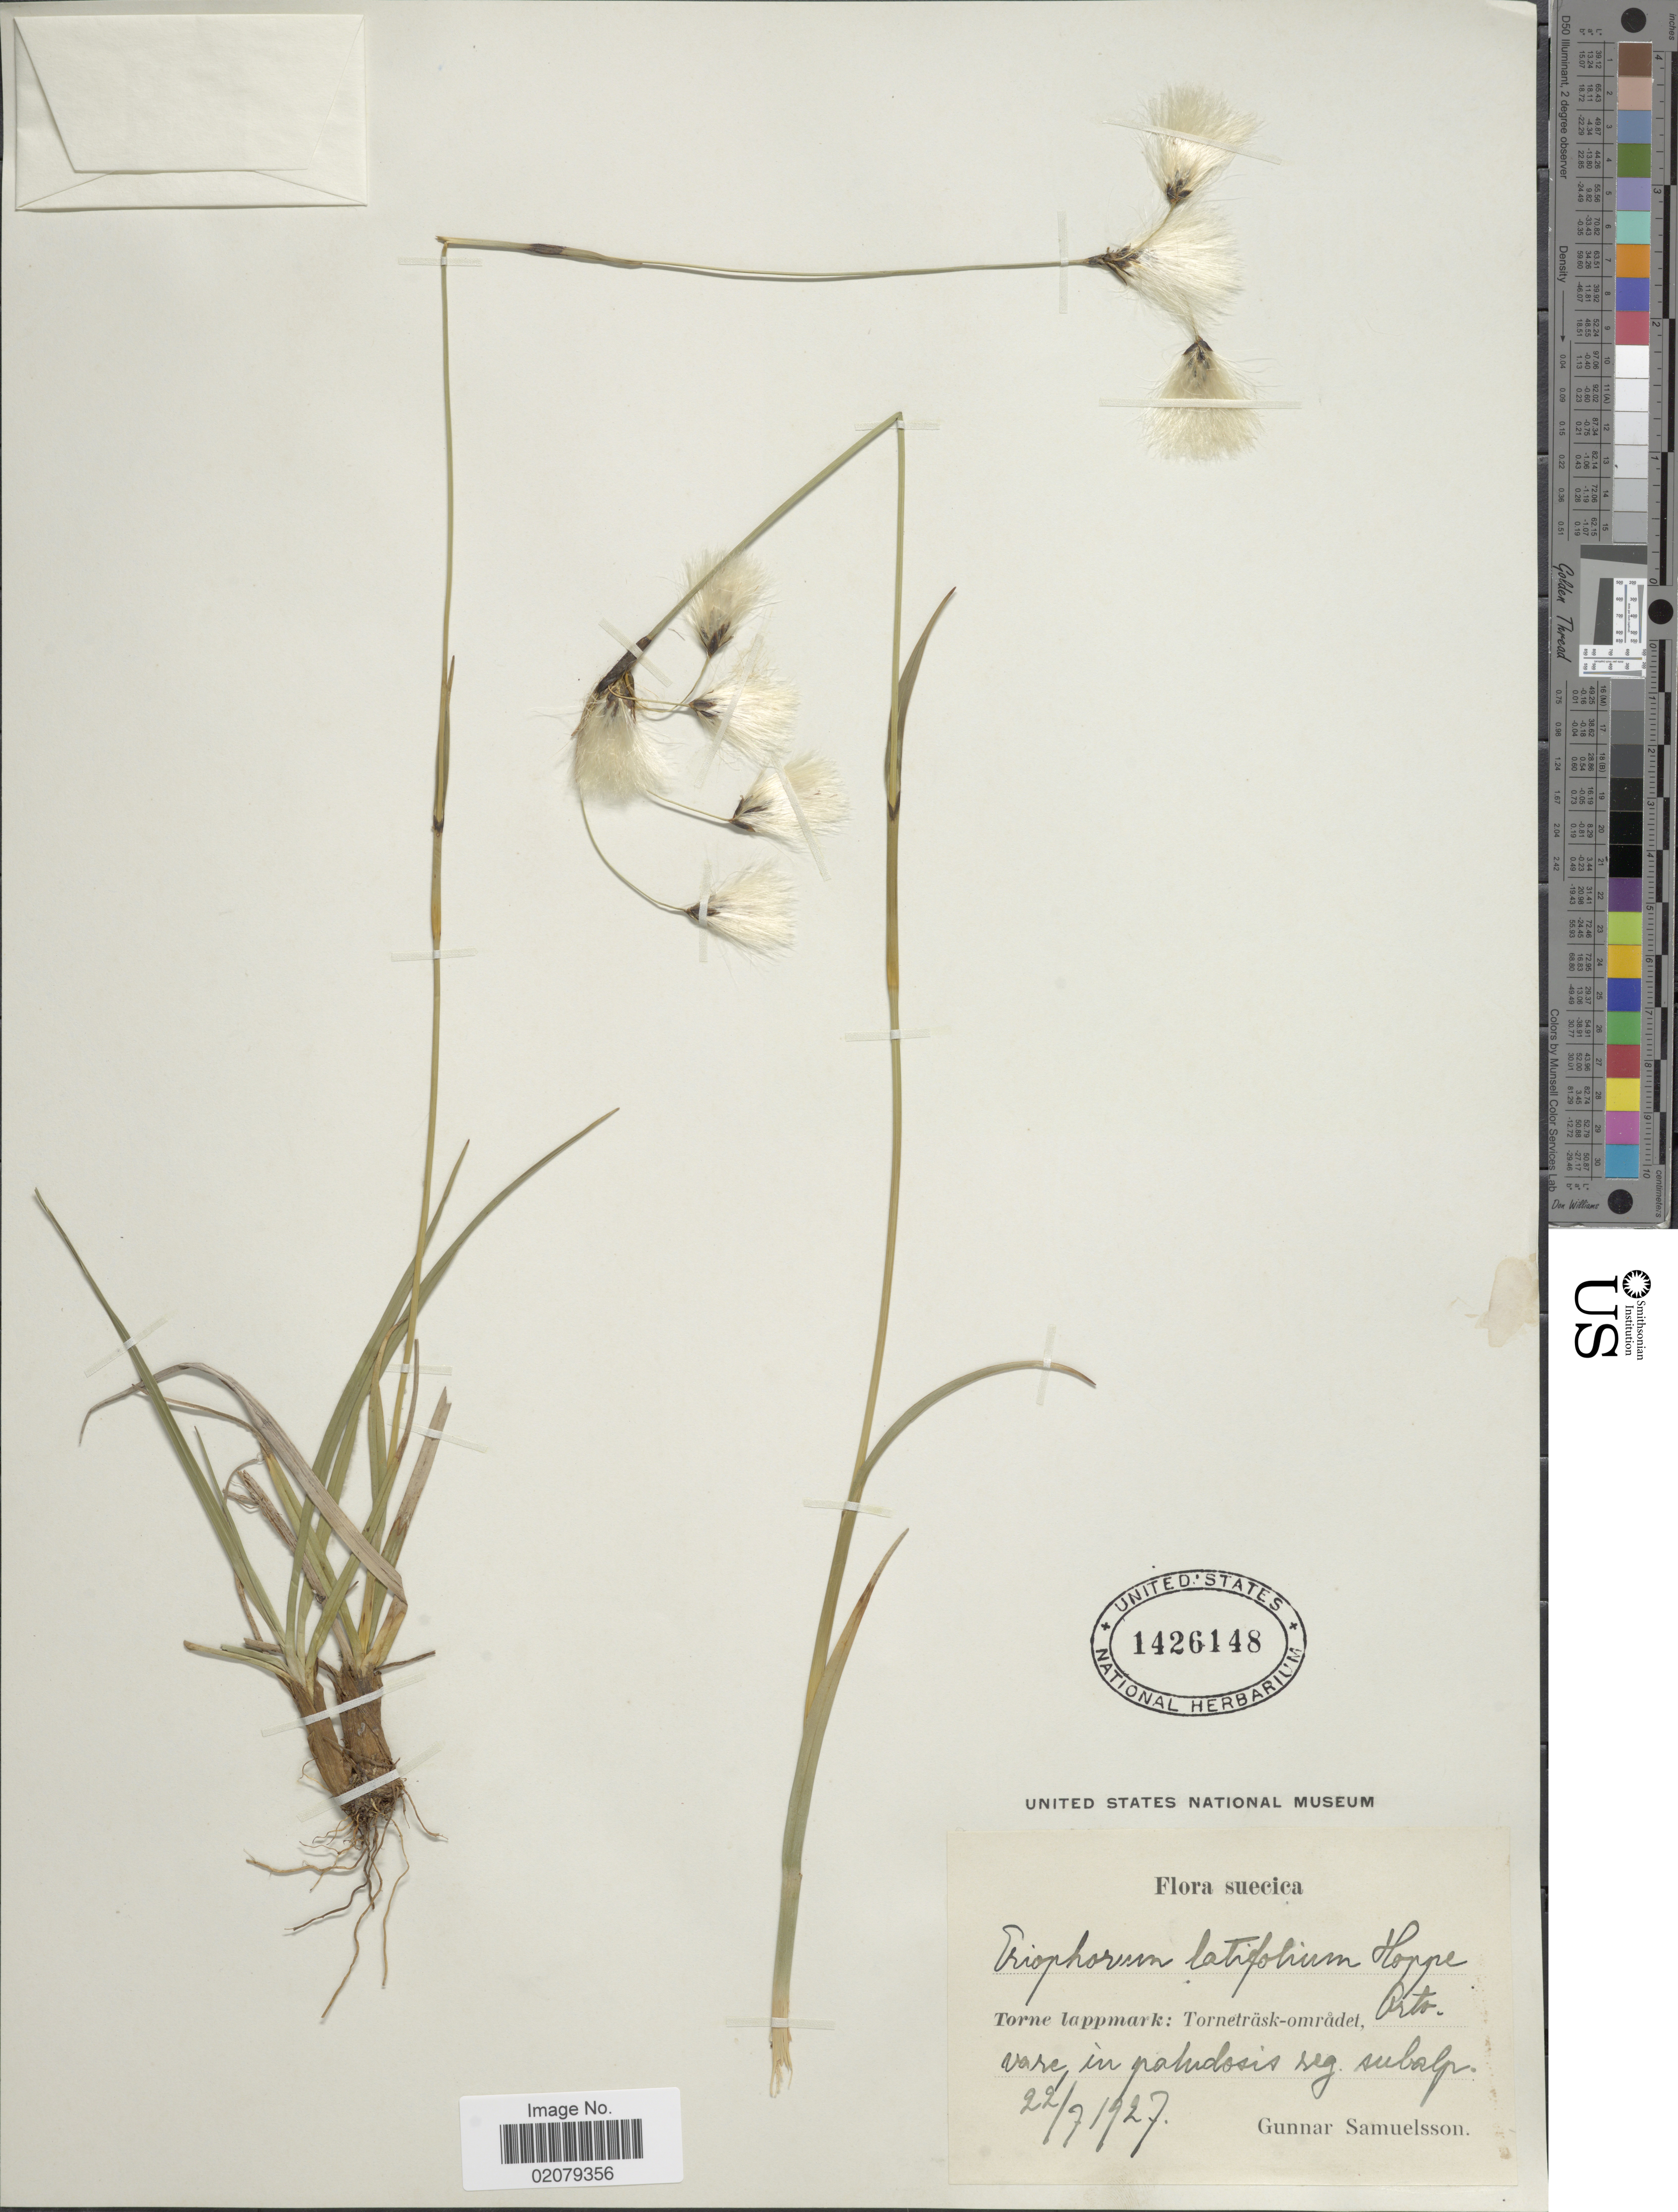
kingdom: Plantae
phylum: Tracheophyta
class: Liliopsida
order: Poales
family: Cyperaceae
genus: Eriophorum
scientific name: Eriophorum latifolium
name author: Hoppe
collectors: G. Samuelson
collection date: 1927-07-22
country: Sweden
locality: Suecica, Torne Lappmark: Tornetrask-omradet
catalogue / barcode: US 1426148